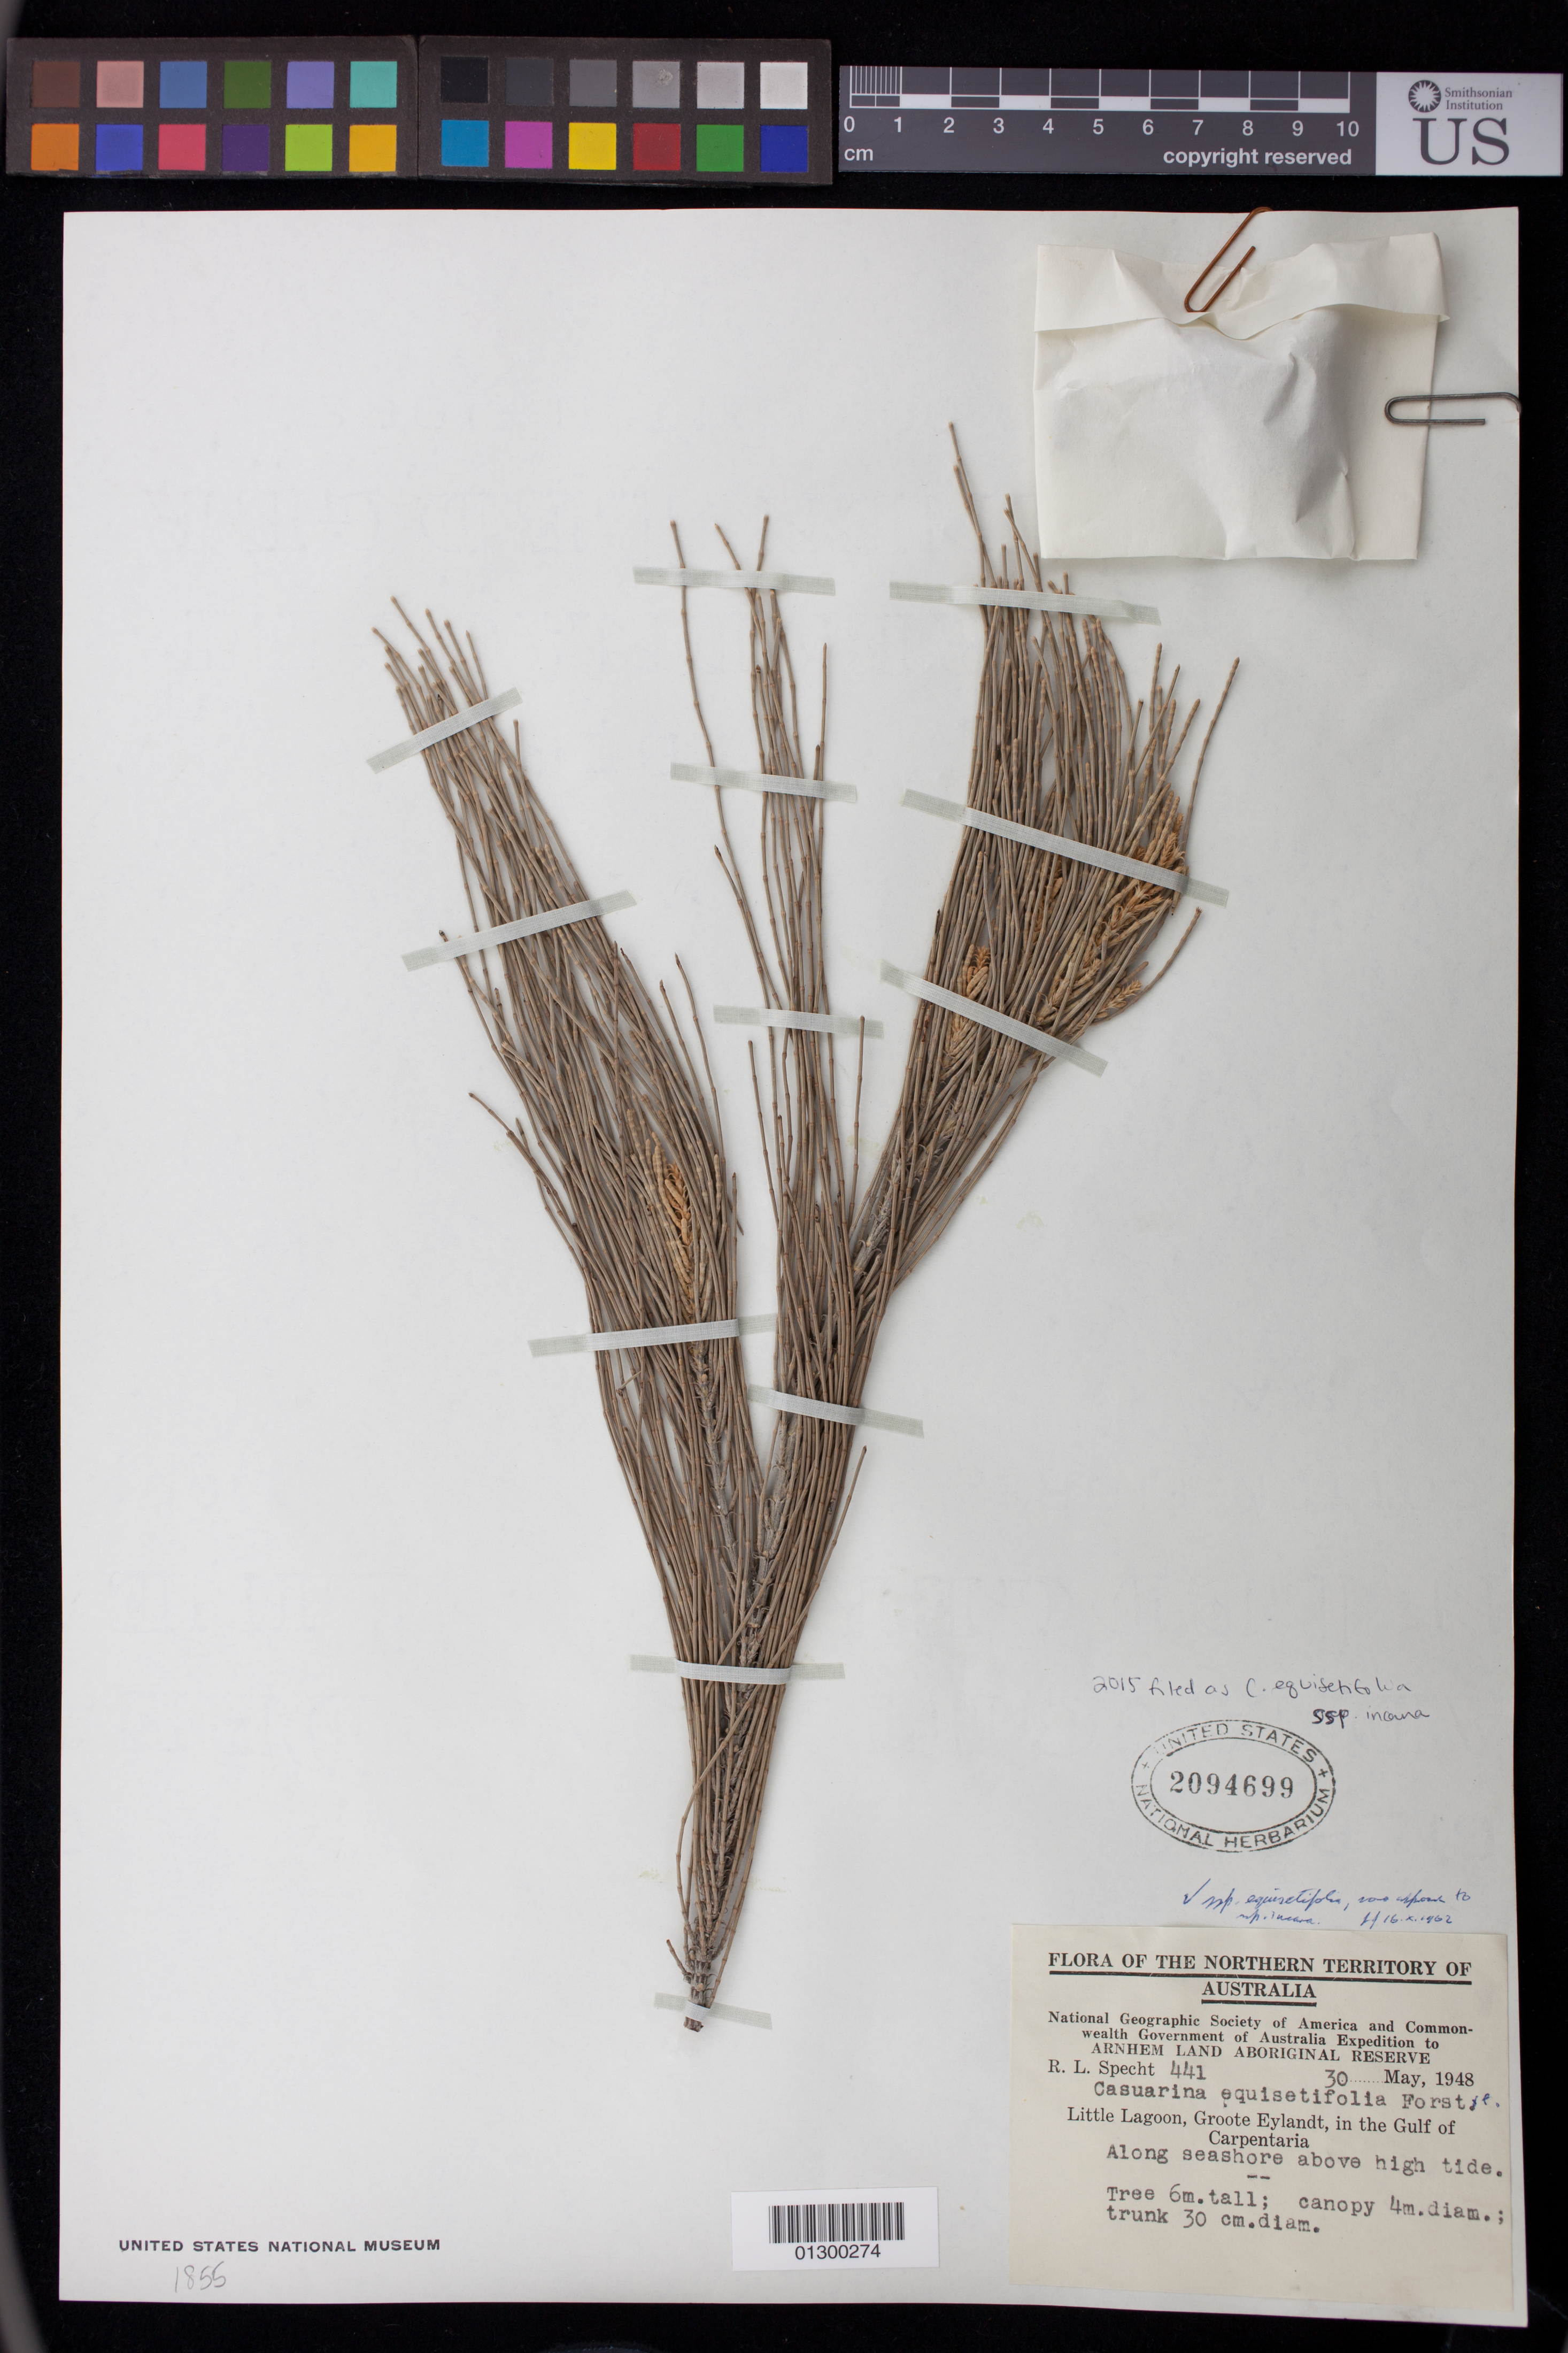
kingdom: Plantae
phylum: Tracheophyta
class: Magnoliopsida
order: Fagales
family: Casuarinaceae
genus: Casuarina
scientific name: Casuarina equisetifolia subsp. incana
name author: (Benth.) L.A.S. Johnson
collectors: R. L. Specht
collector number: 441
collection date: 1948-05-30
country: Australia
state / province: Northern Territory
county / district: East Arnhem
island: Groote Eylandt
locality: Little Lagoon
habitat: Along seashore above high tide.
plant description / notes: Tree 6 m. tall; canopy 4 m. diam.; trunk 30 cm. diam.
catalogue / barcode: US 2094699